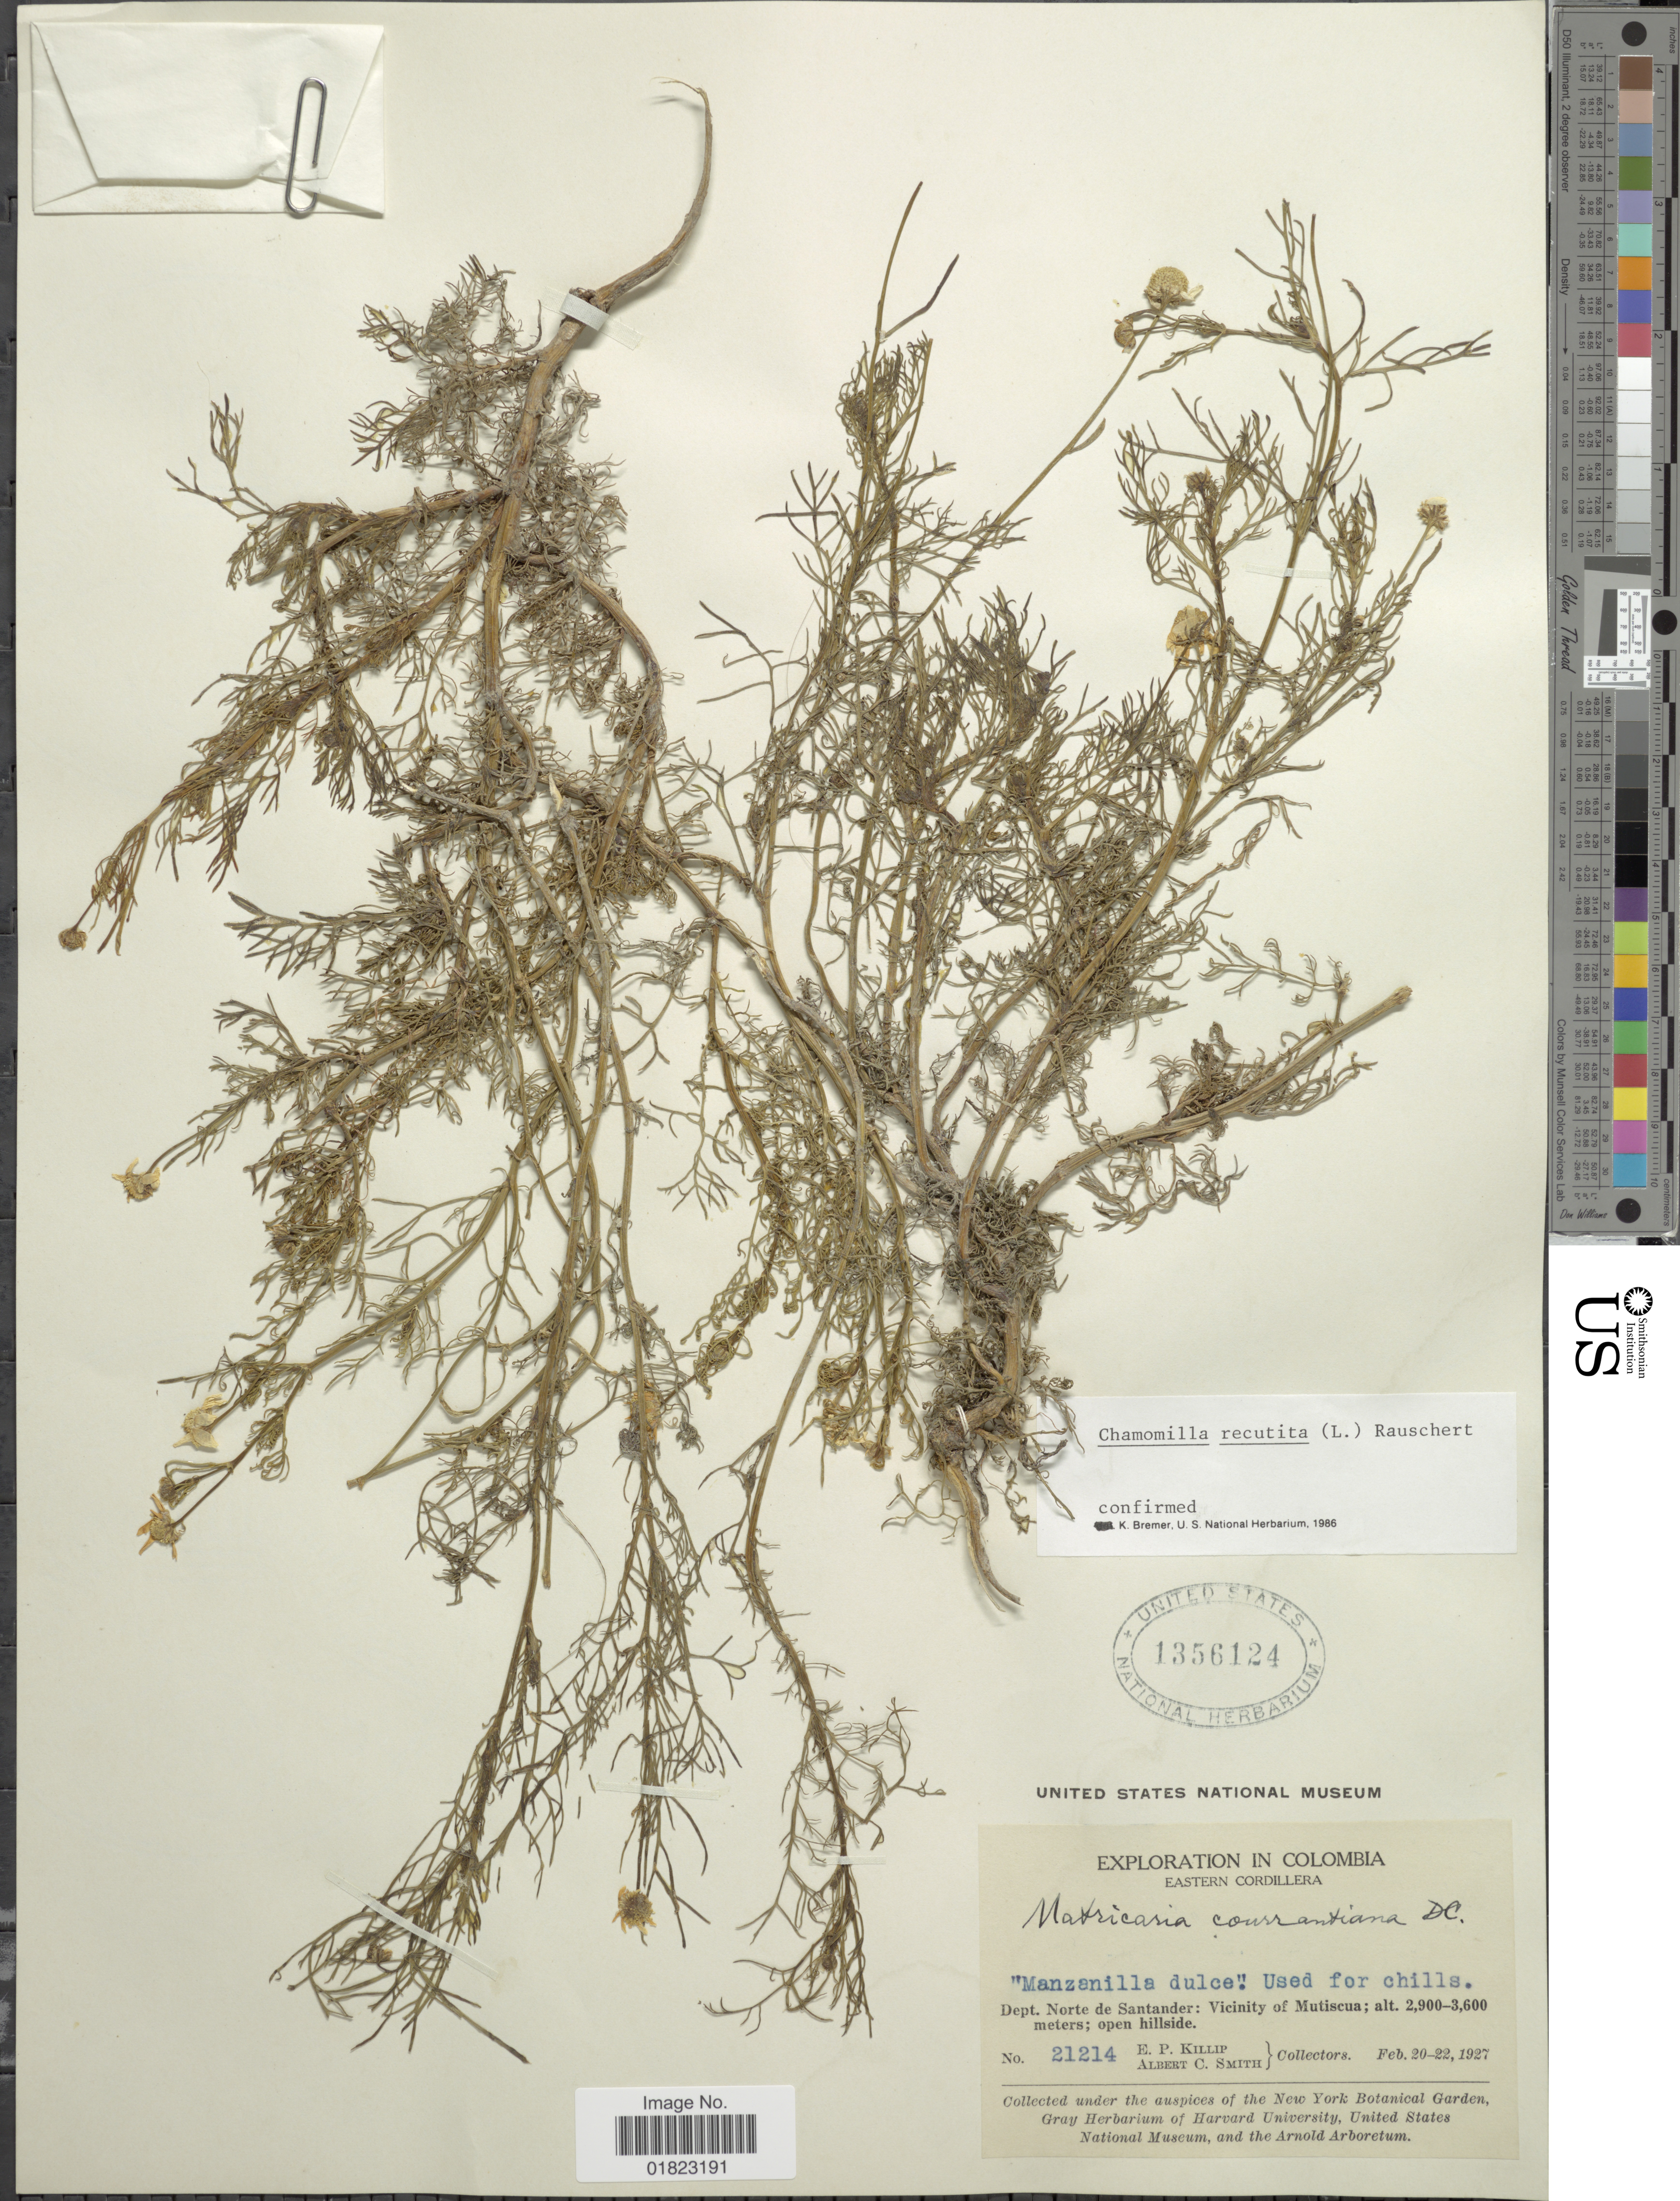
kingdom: Plantae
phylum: Tracheophyta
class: Magnoliopsida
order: Asterales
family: Asteraceae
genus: Matricaria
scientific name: Matricaria recutita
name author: L.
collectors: E. P. Killip & A. C. Smith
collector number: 21214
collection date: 1927-02-20/1927-02-22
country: Colombia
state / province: Norte de Santander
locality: Dept. Norte de Santander: Vicinity of Mutiscua.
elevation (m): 2900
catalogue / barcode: US 1356124